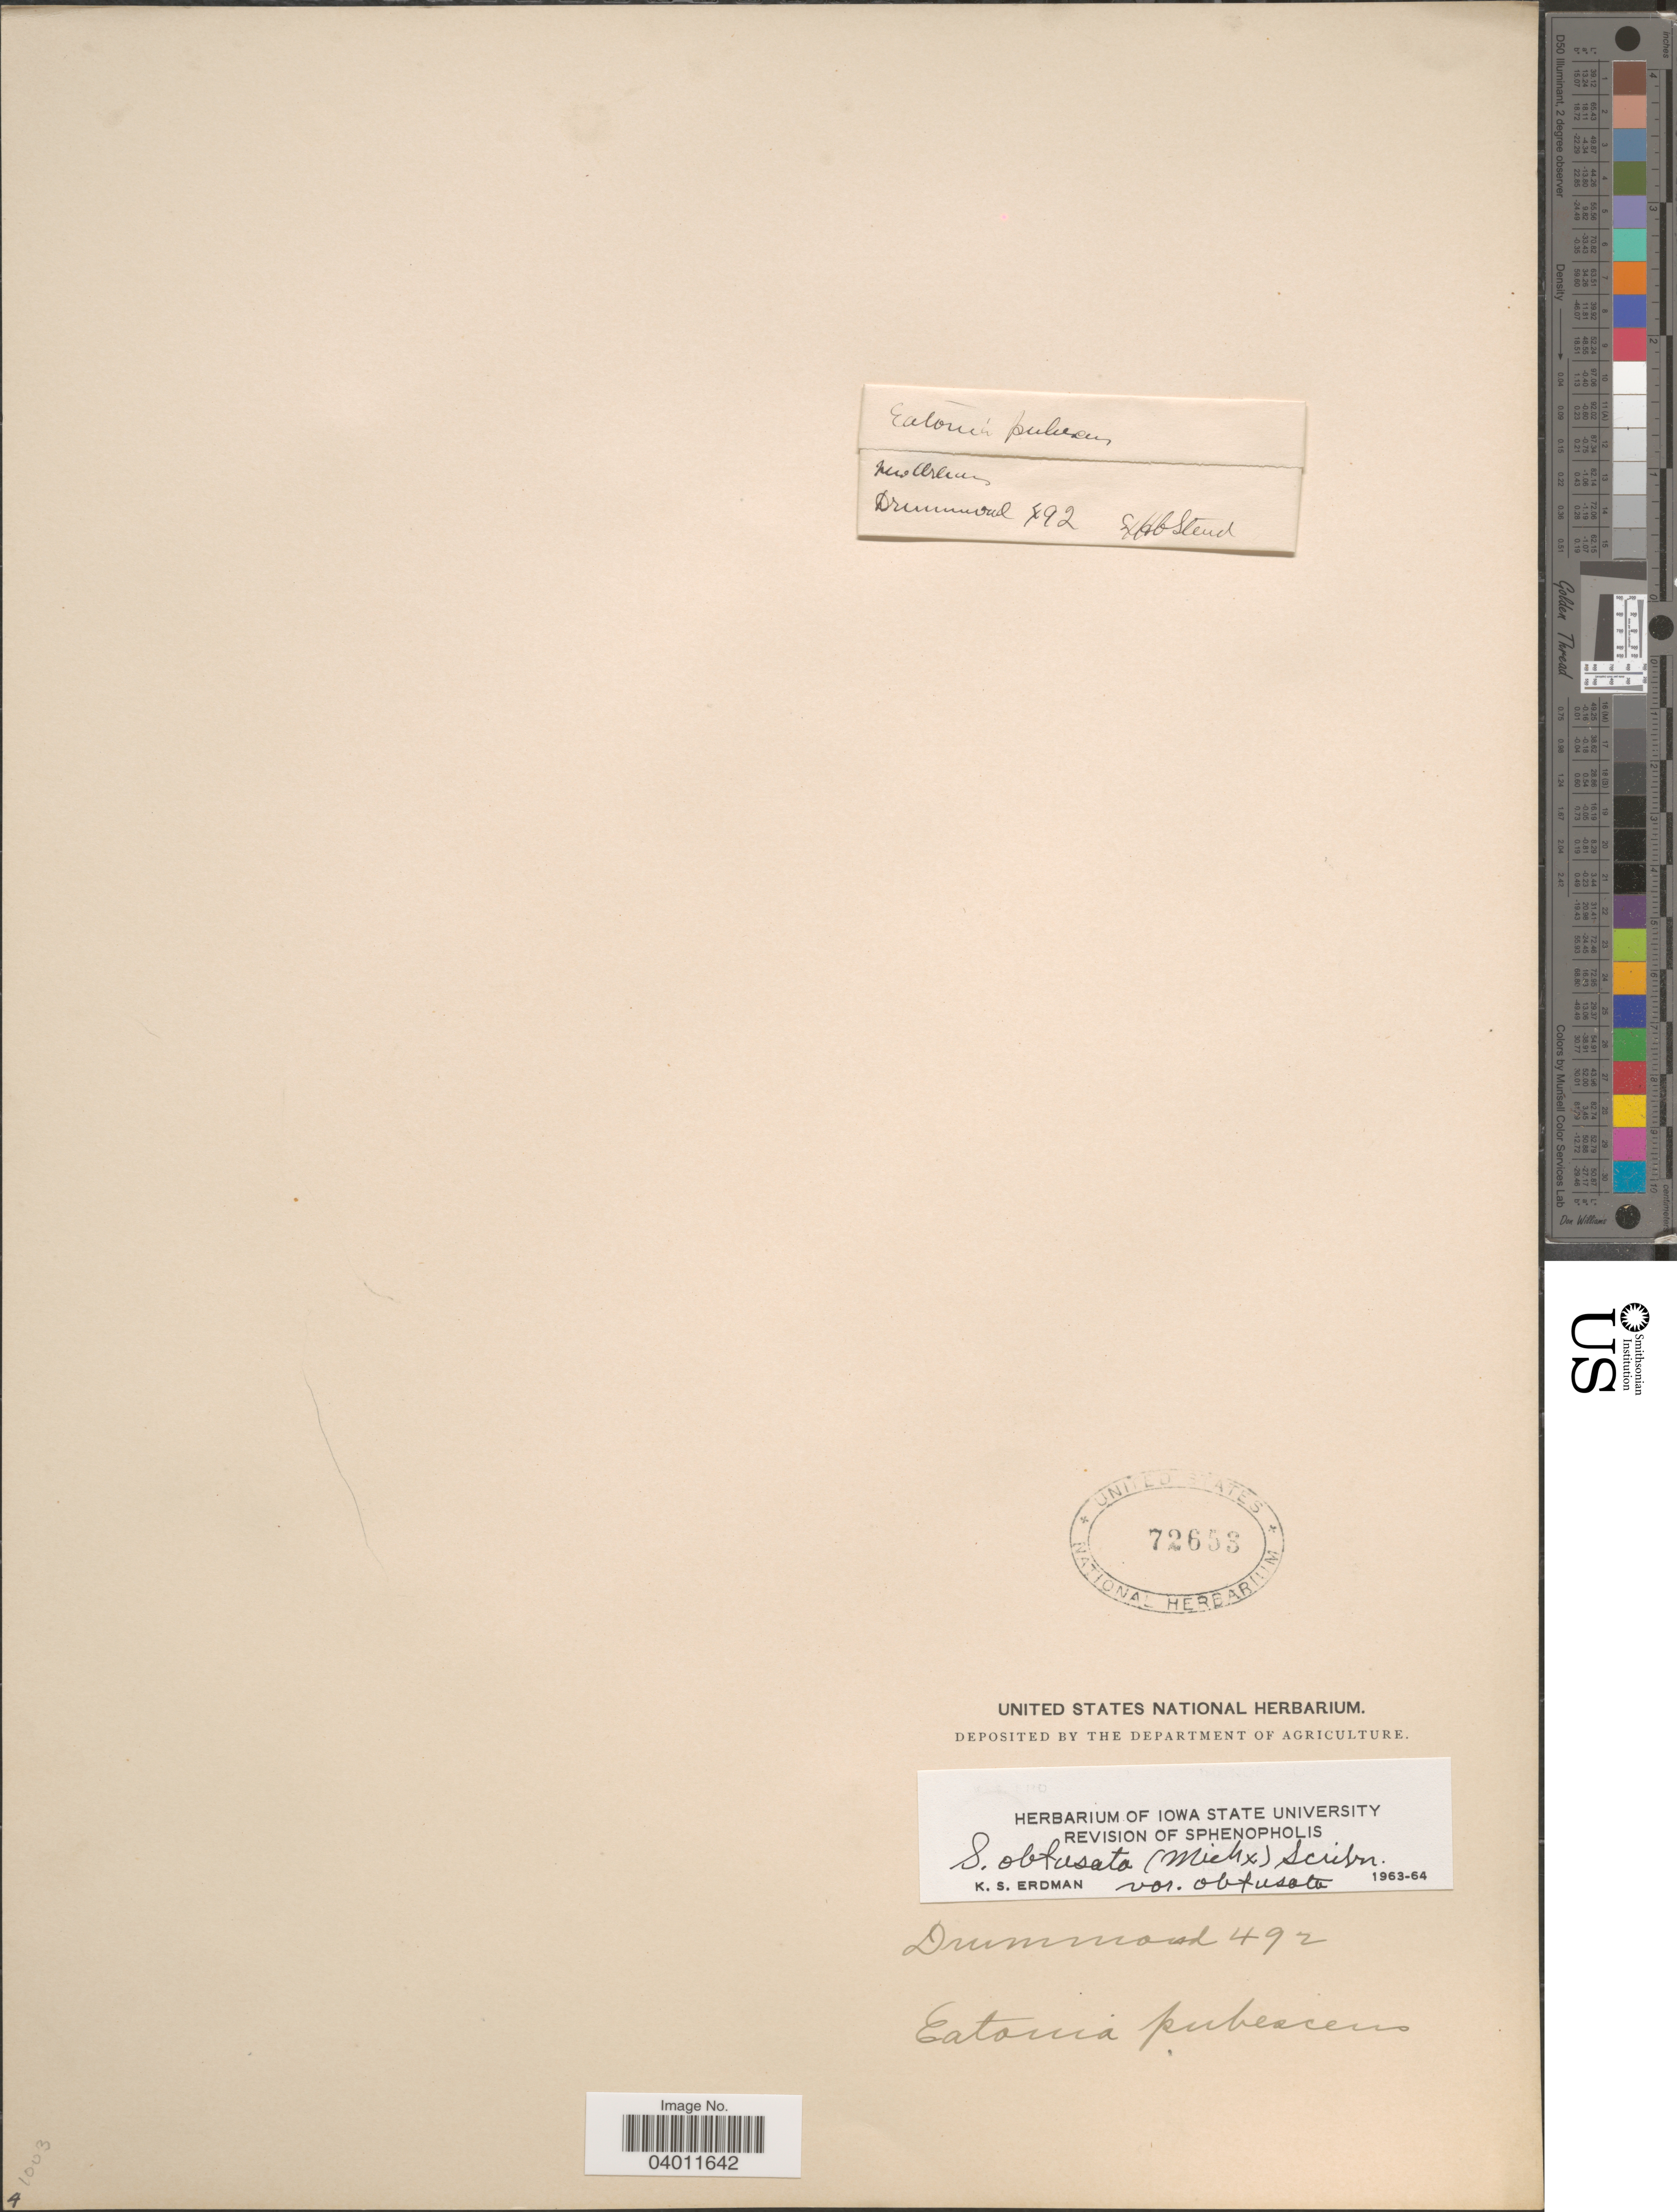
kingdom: Plantae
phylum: Tracheophyta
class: Liliopsida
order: Poales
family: Poaceae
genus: Sphenopholis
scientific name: Sphenopholis obtusata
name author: (Michx.) Scribn.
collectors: -. Drummond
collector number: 492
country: United States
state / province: Louisiana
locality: New Orleans.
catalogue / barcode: US 72653